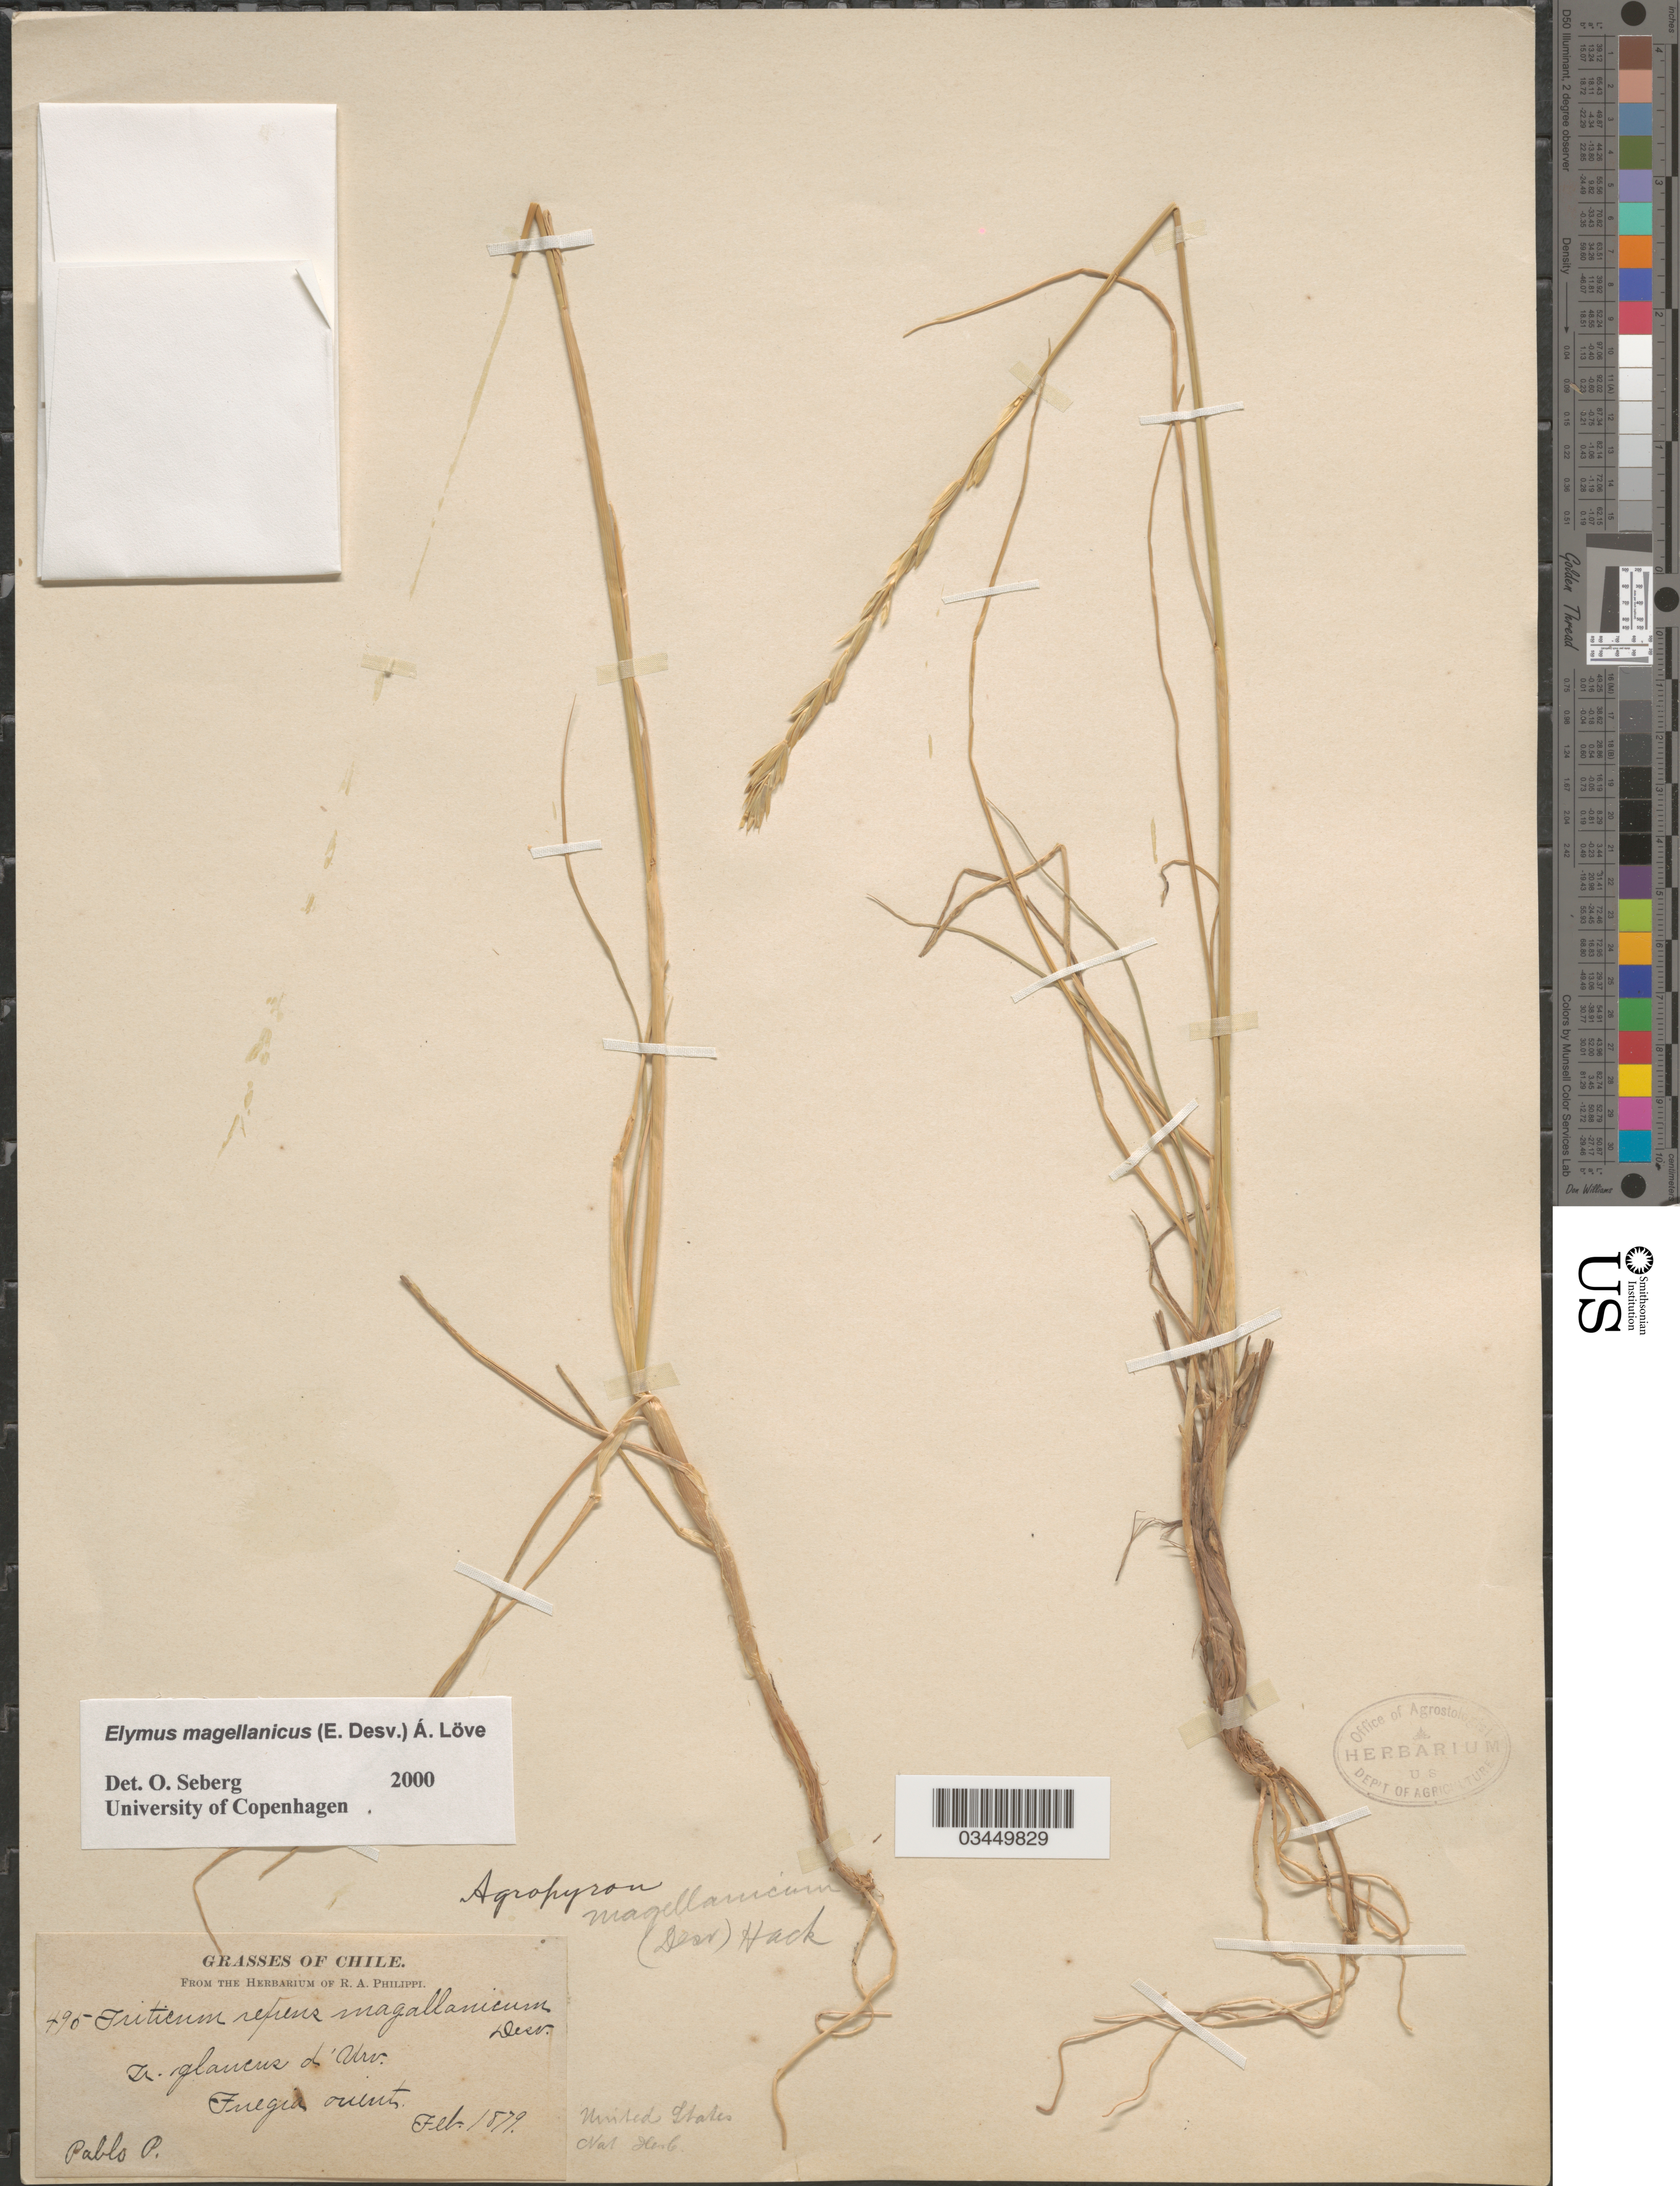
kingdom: Plantae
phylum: Tracheophyta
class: Liliopsida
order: Poales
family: Poaceae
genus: Elymus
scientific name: Elymus magellanicus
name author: (É. Desv.) Á. Löve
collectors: P. Pablo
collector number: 495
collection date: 1879-02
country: Chile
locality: Fuegia orient.